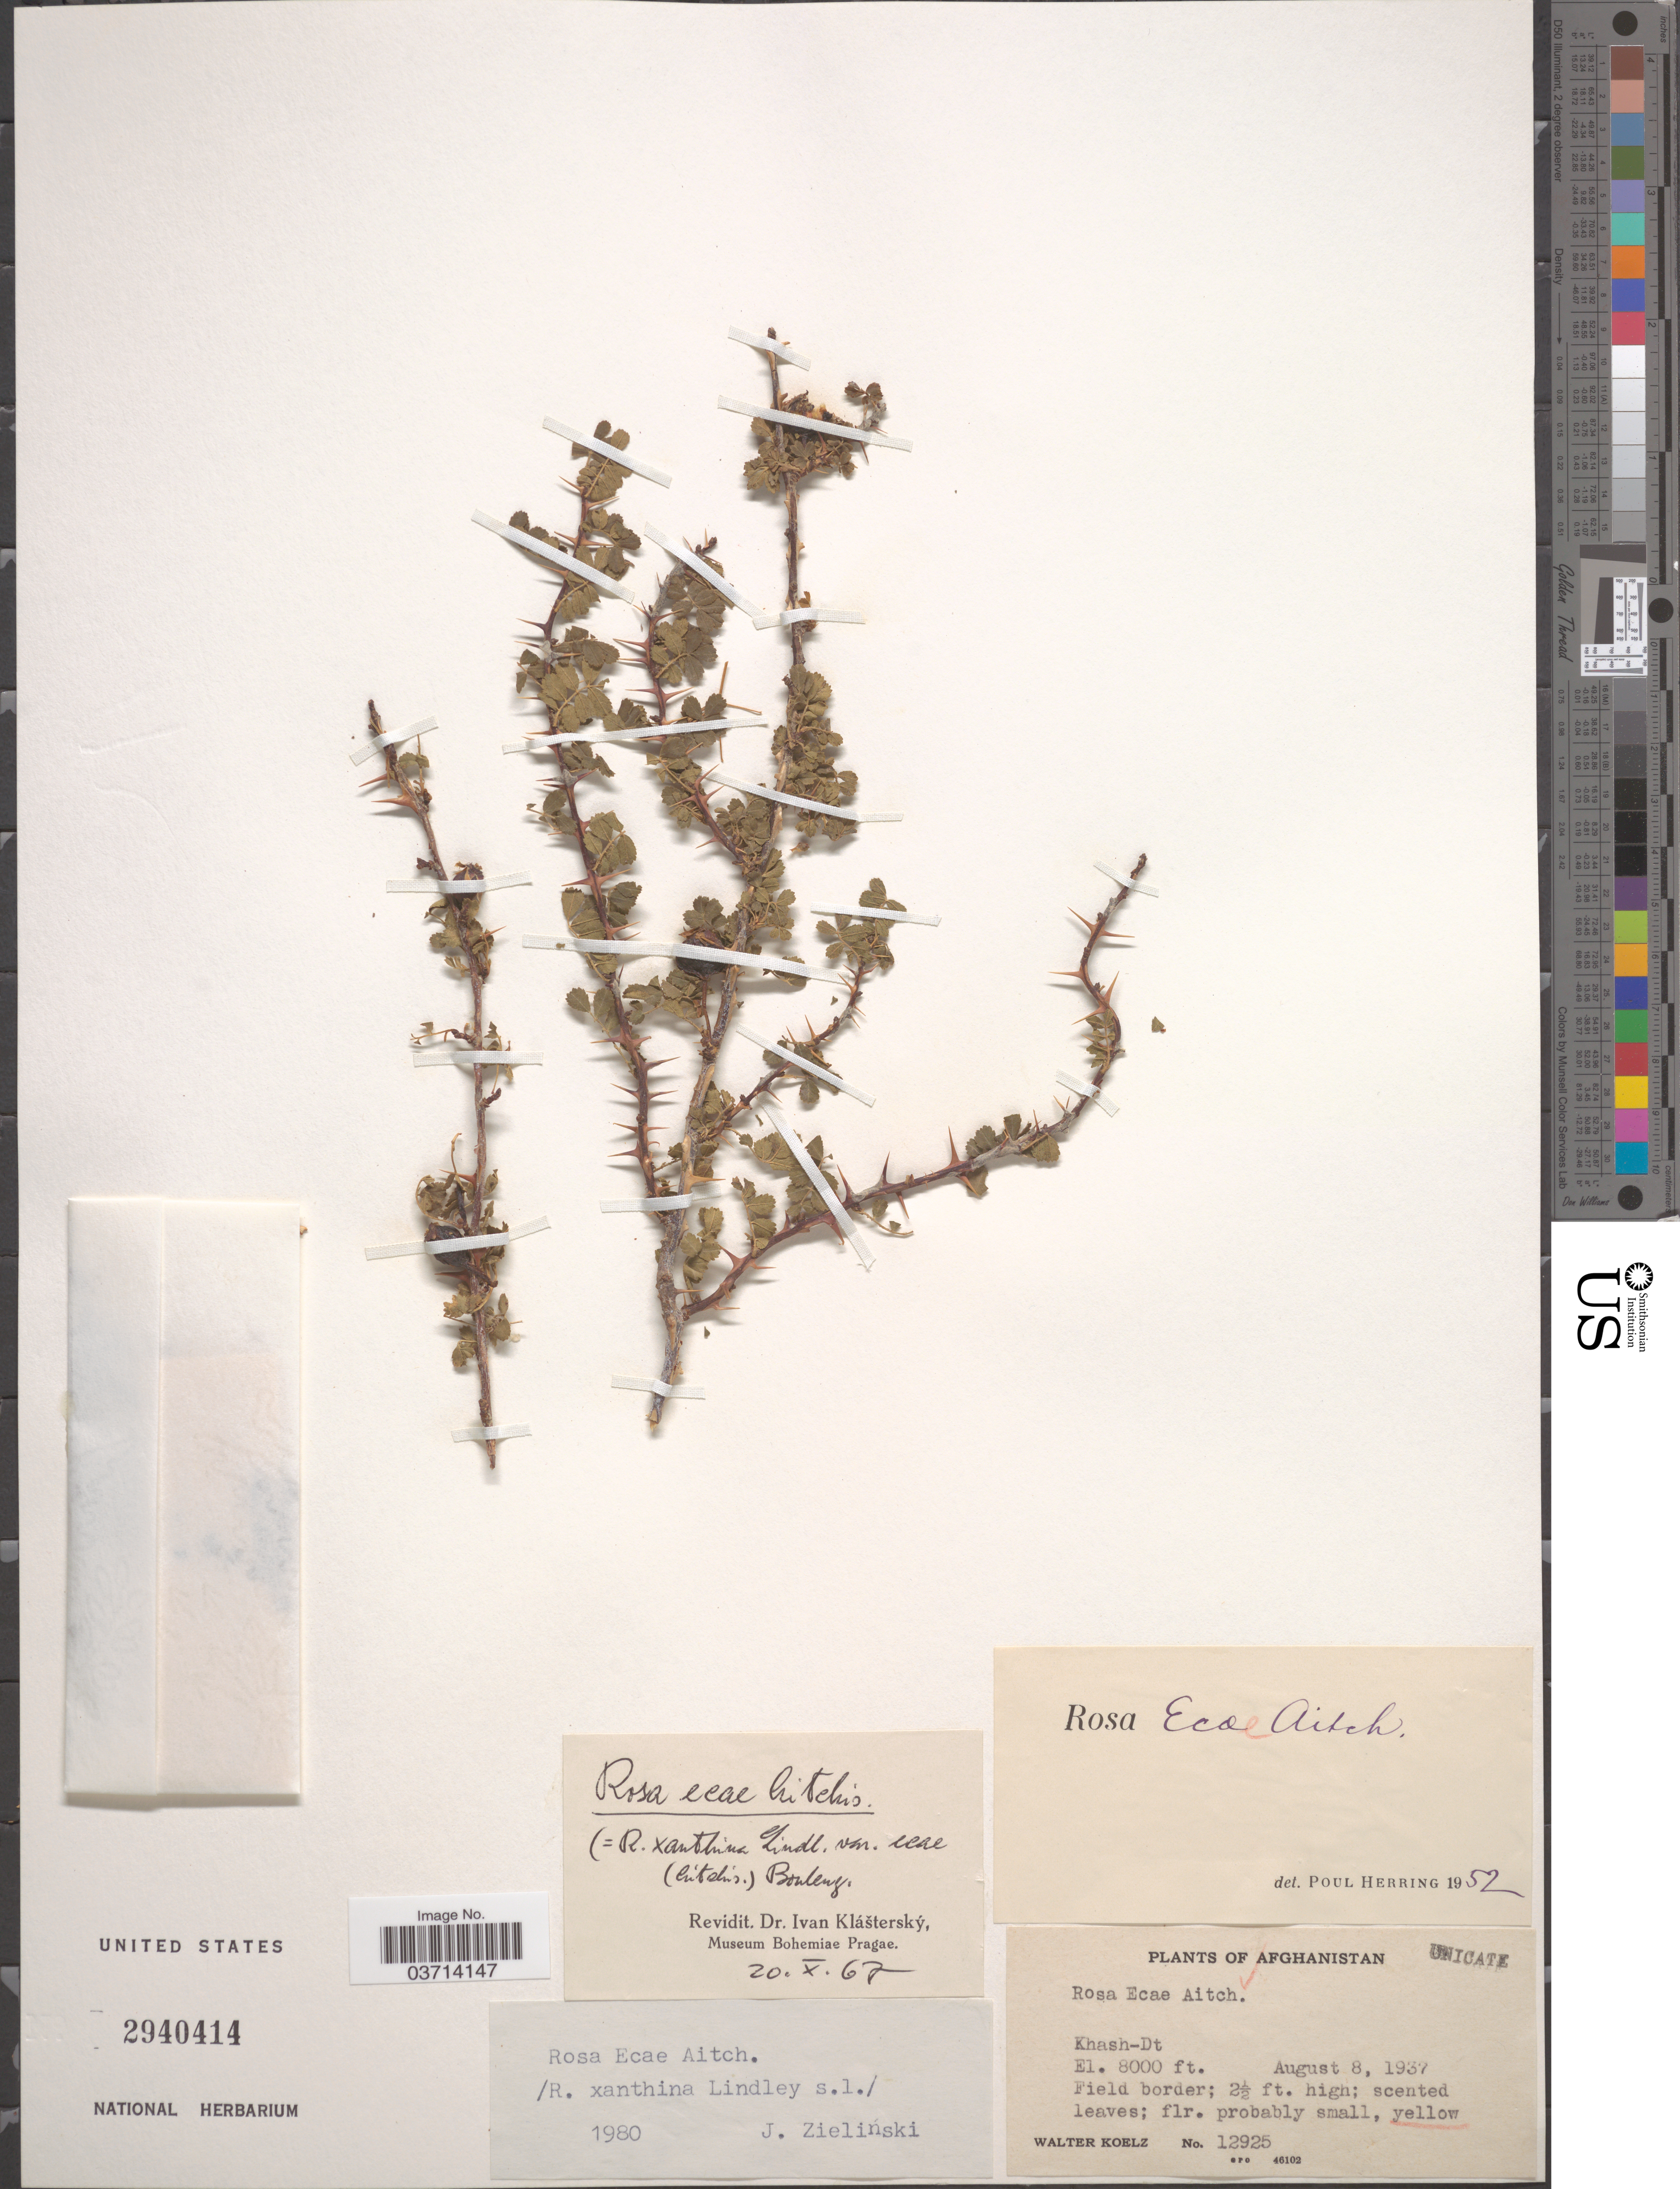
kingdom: Plantae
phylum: Tracheophyta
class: Magnoliopsida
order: Rosales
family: Rosaceae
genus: Rosa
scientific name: Rosa ecae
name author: Aitch.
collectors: W. N. Koelz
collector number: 12925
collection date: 1937-08-08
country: Afghanistan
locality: Khash-Dt.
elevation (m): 2438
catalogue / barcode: US 2940414